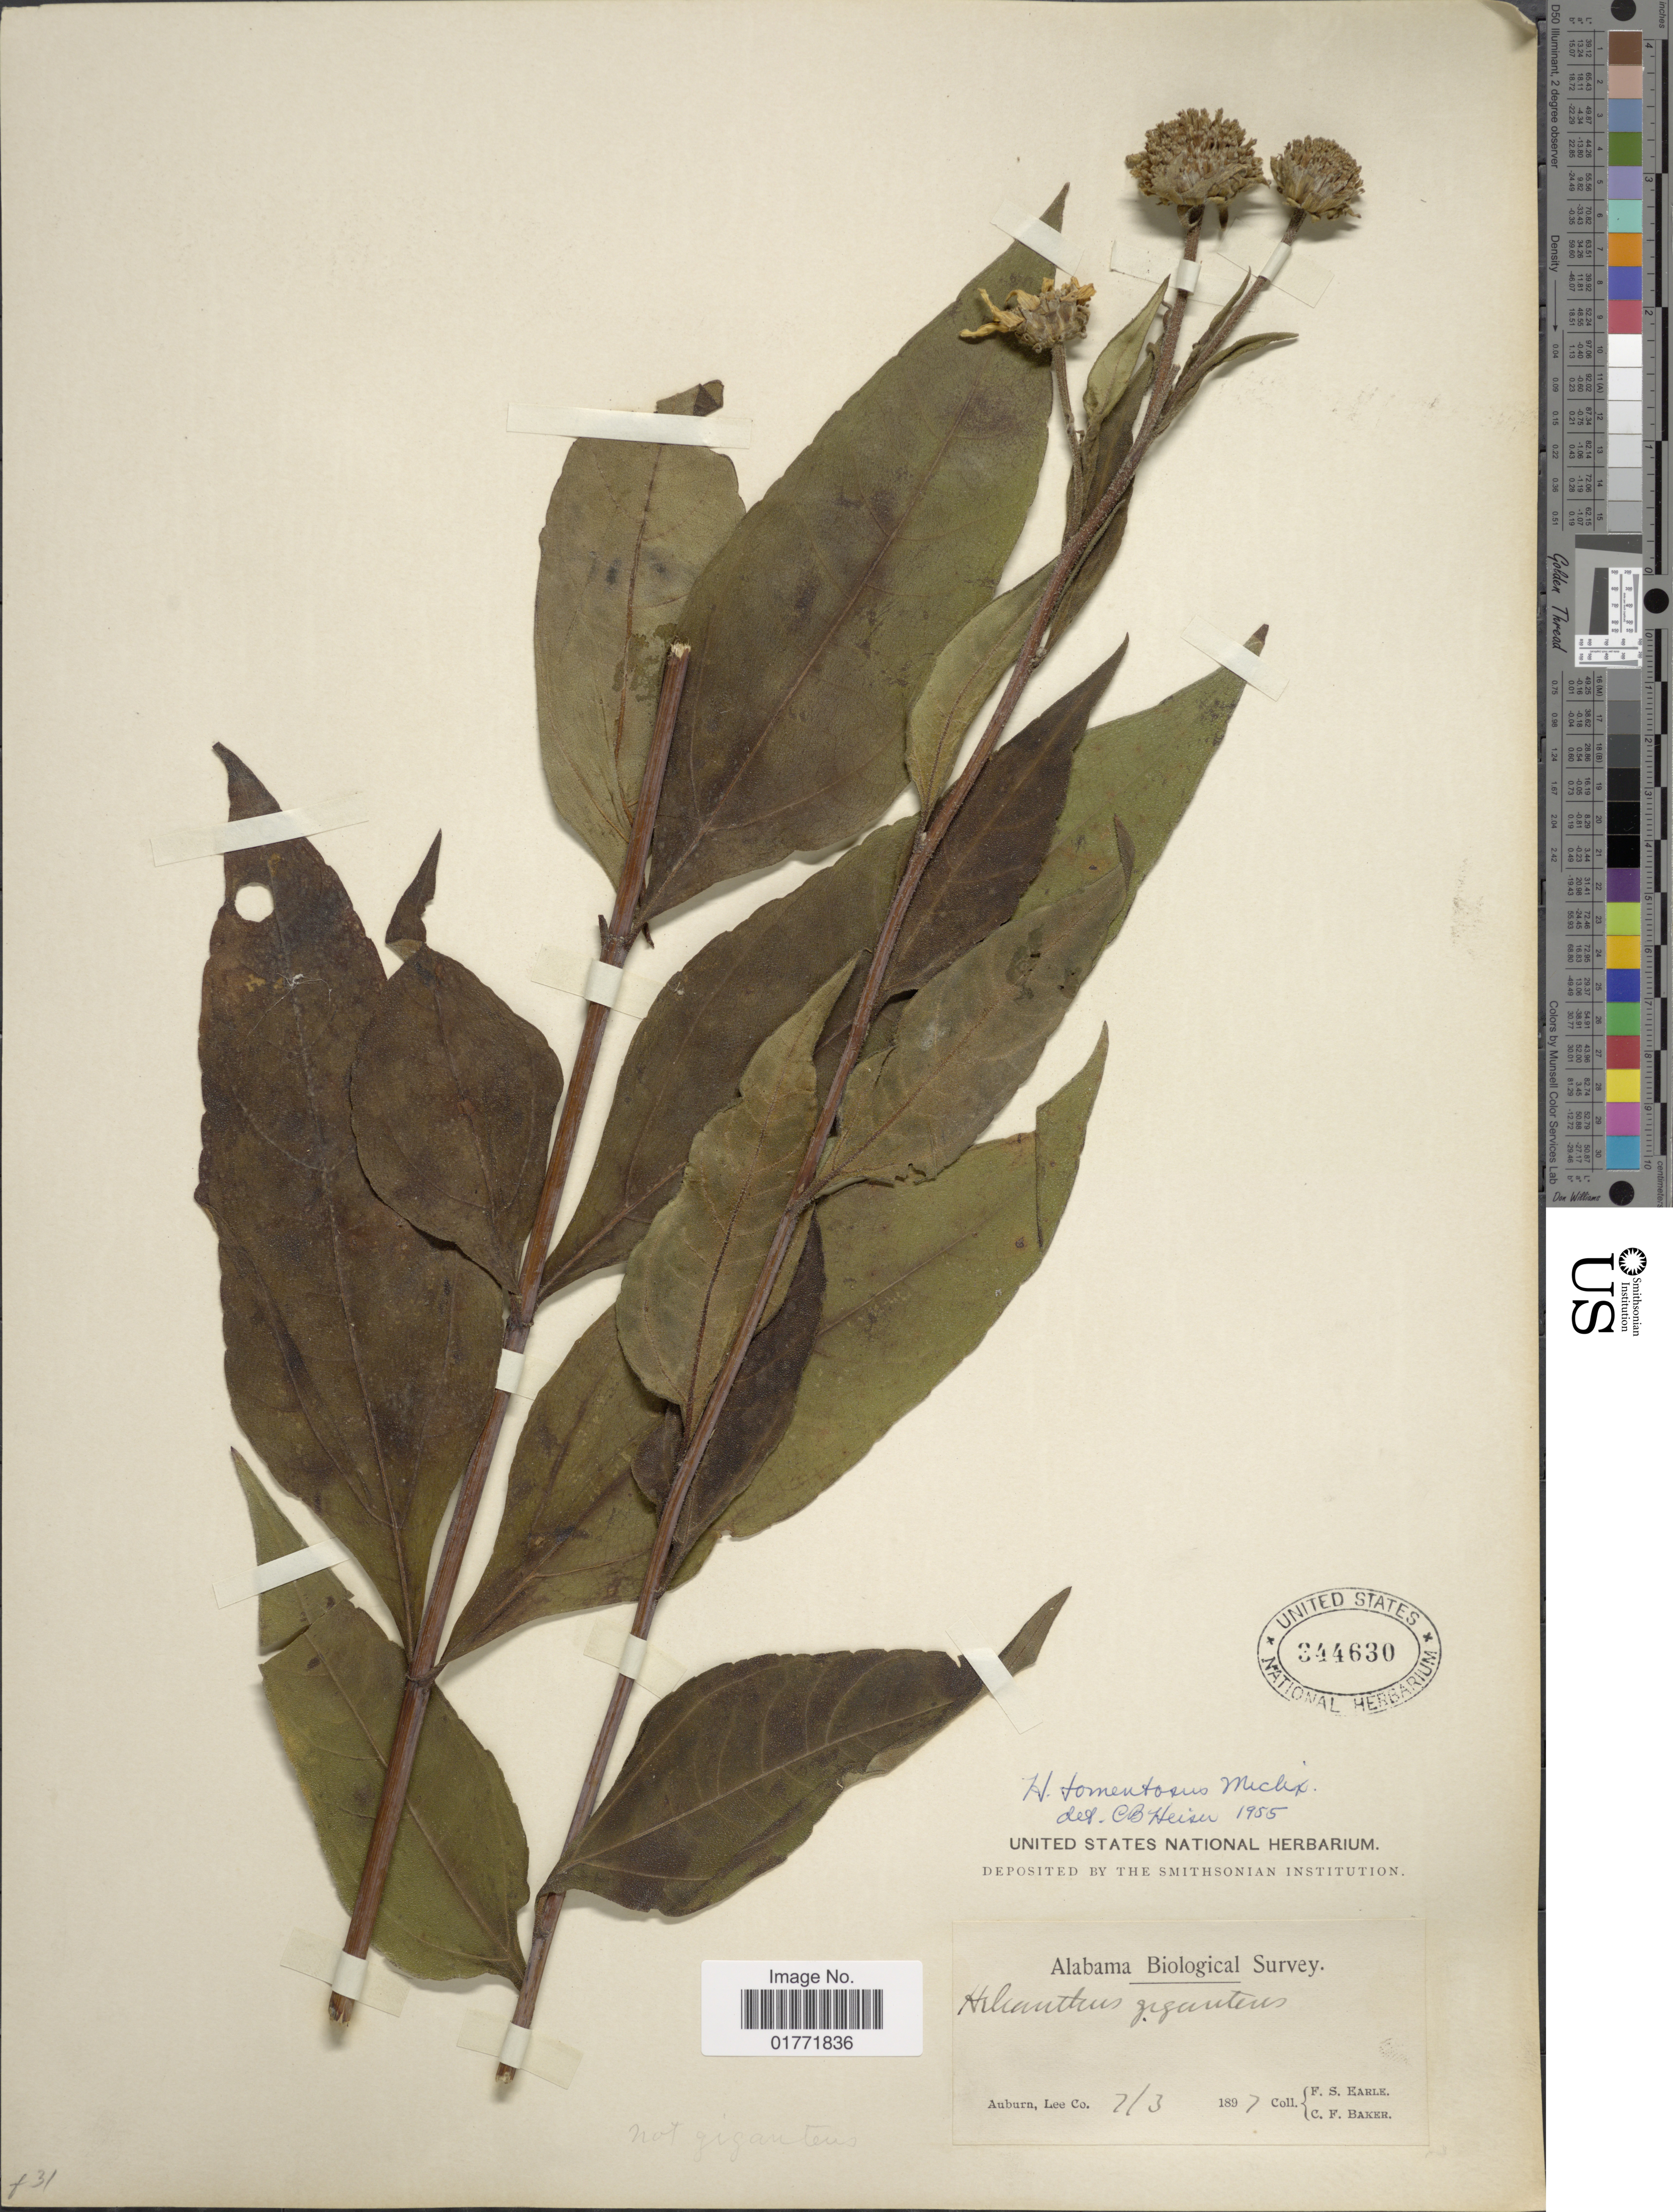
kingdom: Plantae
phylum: Tracheophyta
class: Magnoliopsida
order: Asterales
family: Asteraceae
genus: Helianthus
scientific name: Helianthus tomentosus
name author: Michx.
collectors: F. S. Earle & C. F. Baker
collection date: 1897-03-07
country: United States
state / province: Alabama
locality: Auburn, Lee Co.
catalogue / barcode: US 344630